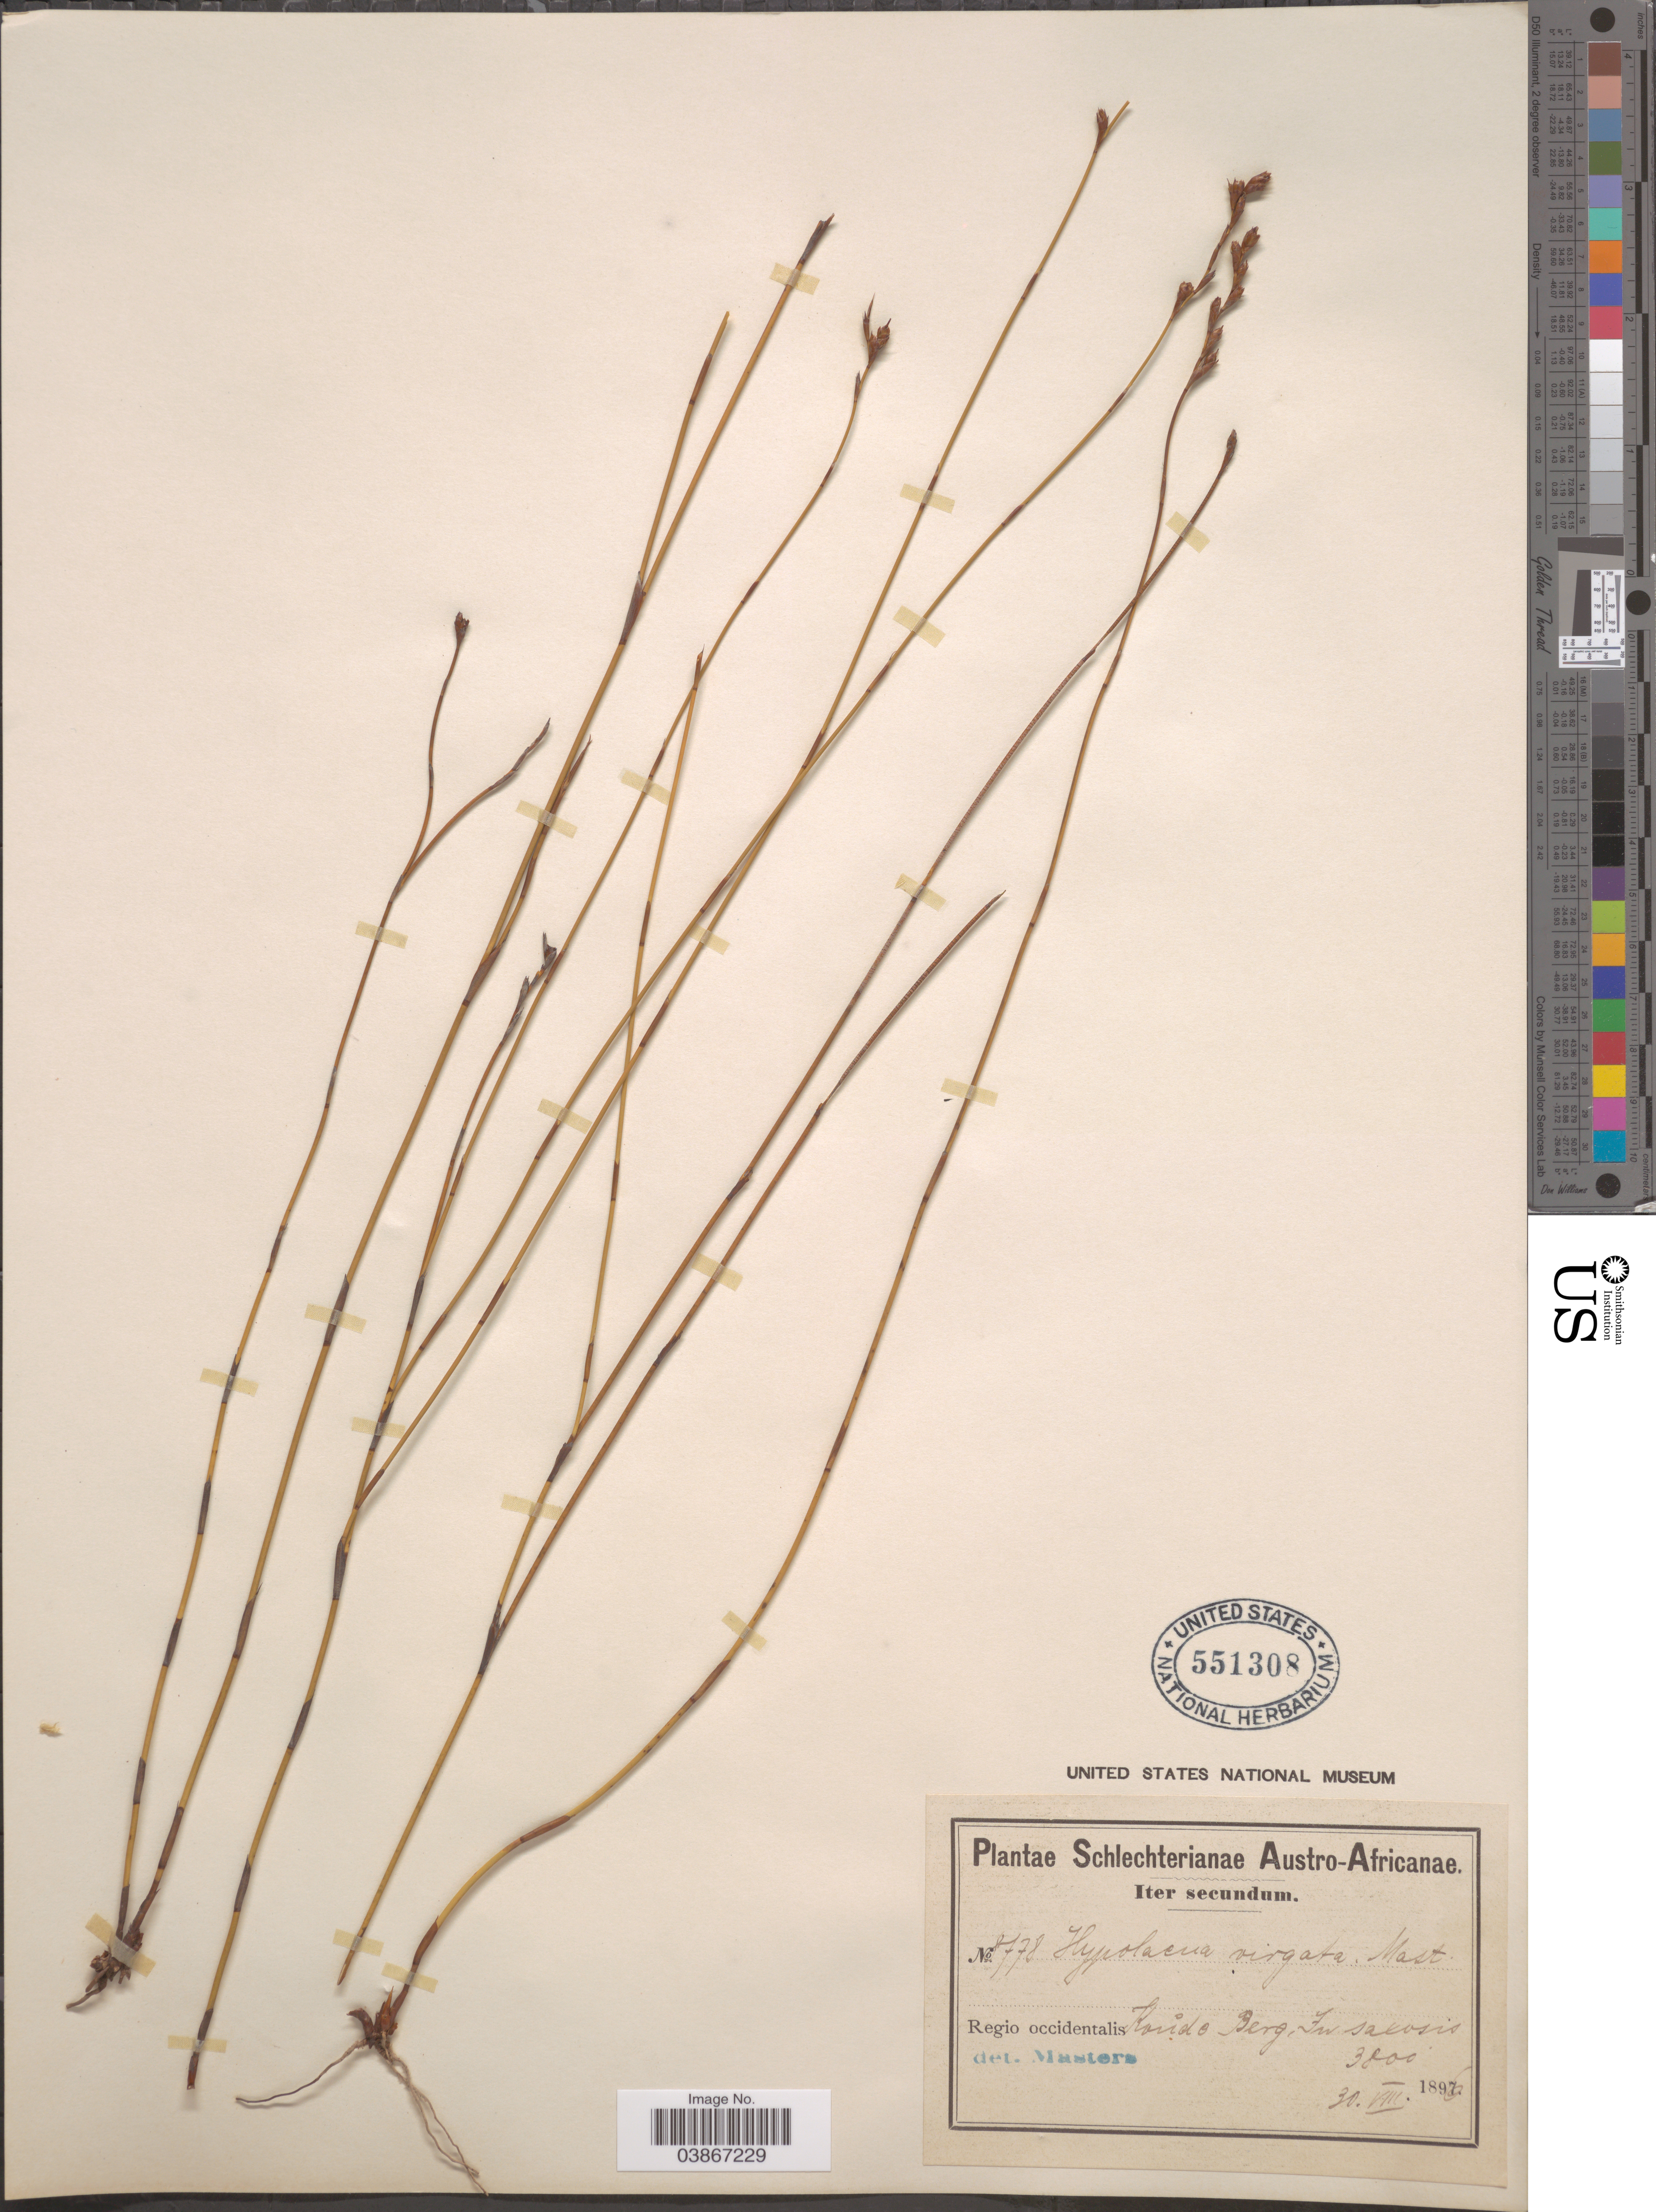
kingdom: Plantae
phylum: Tracheophyta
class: Liliopsida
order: Poales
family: Restionaceae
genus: Hypolaena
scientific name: Hypolaena virgata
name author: Mast.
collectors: Schlechter, --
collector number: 8778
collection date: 1896-08-30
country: South Africa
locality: Austro-Africanae. Regio occidentalis. Koůde Berg, In saxosis.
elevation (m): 1158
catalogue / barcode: US 551308